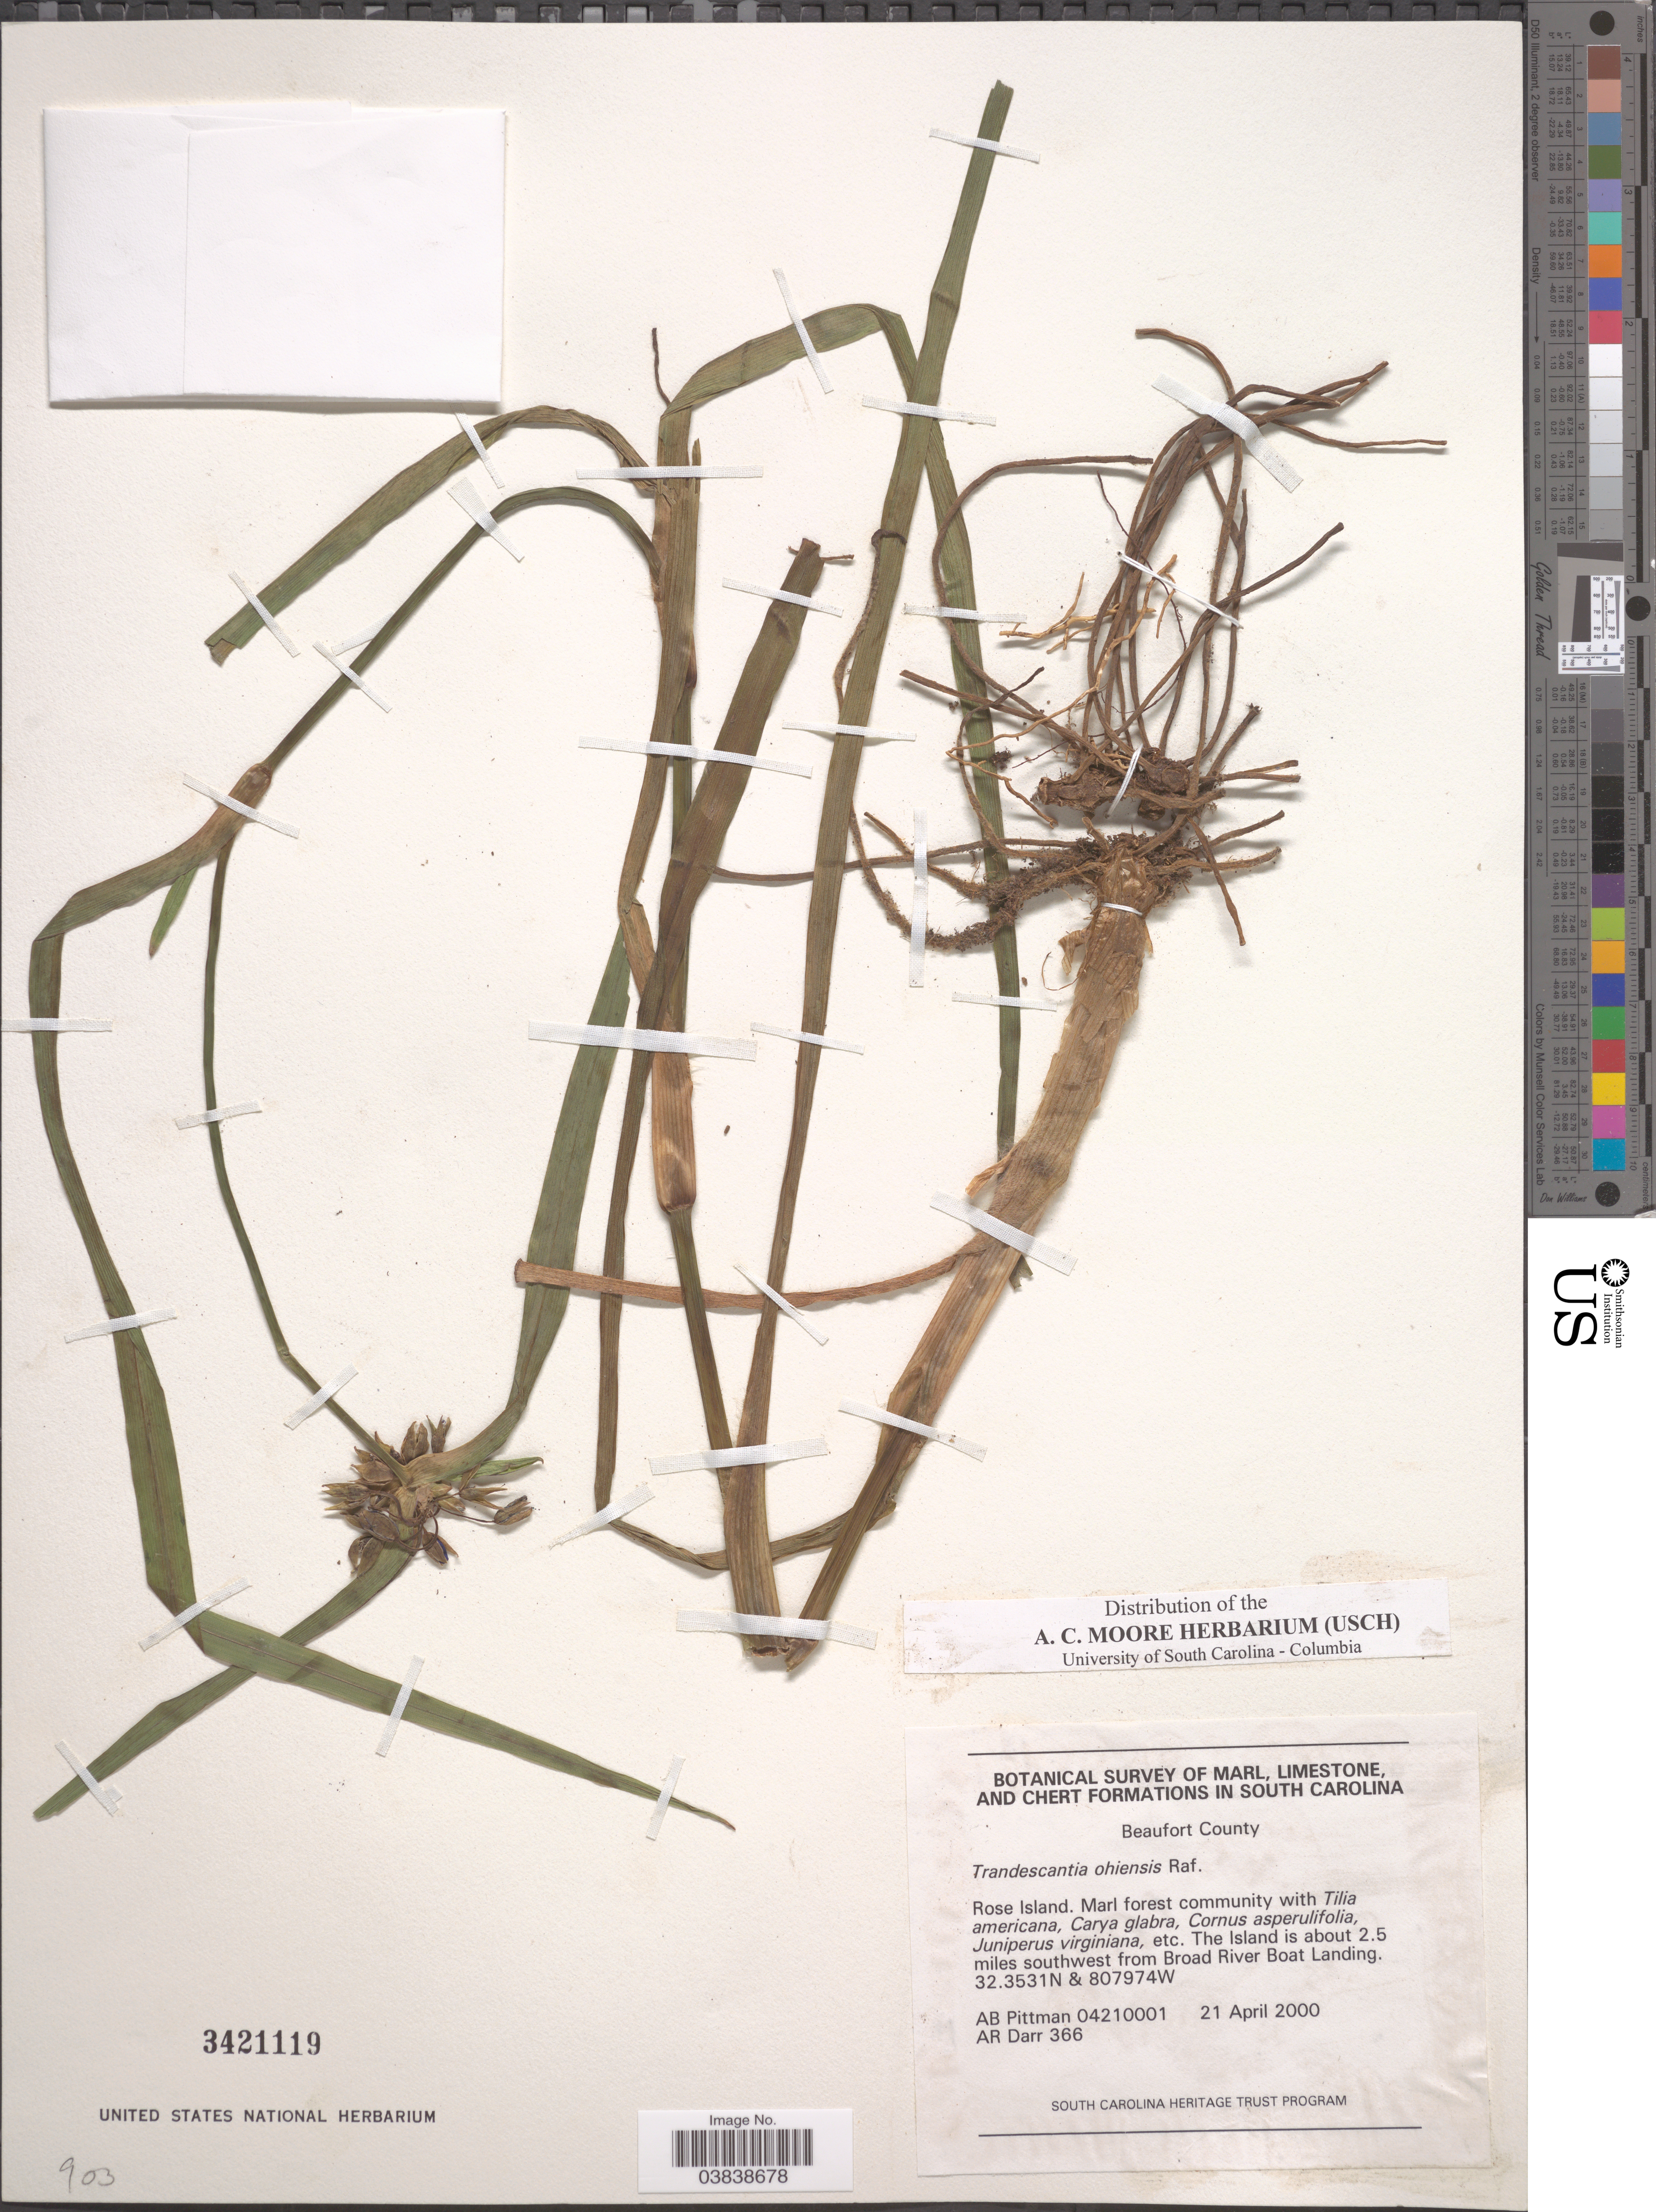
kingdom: Plantae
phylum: Tracheophyta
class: Liliopsida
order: Commelinales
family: Commelinaceae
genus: Tradescantia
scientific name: Tradescantia ohiensis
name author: Raf.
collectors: A. B. Pittman & A. Darr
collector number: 04210001/366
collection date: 2000-04-21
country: United States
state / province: South Carolina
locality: Beaufort County. Rose Island. The Island is about 2.5 miles southwest from Broad River Boat Landing.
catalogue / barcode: US 3421119